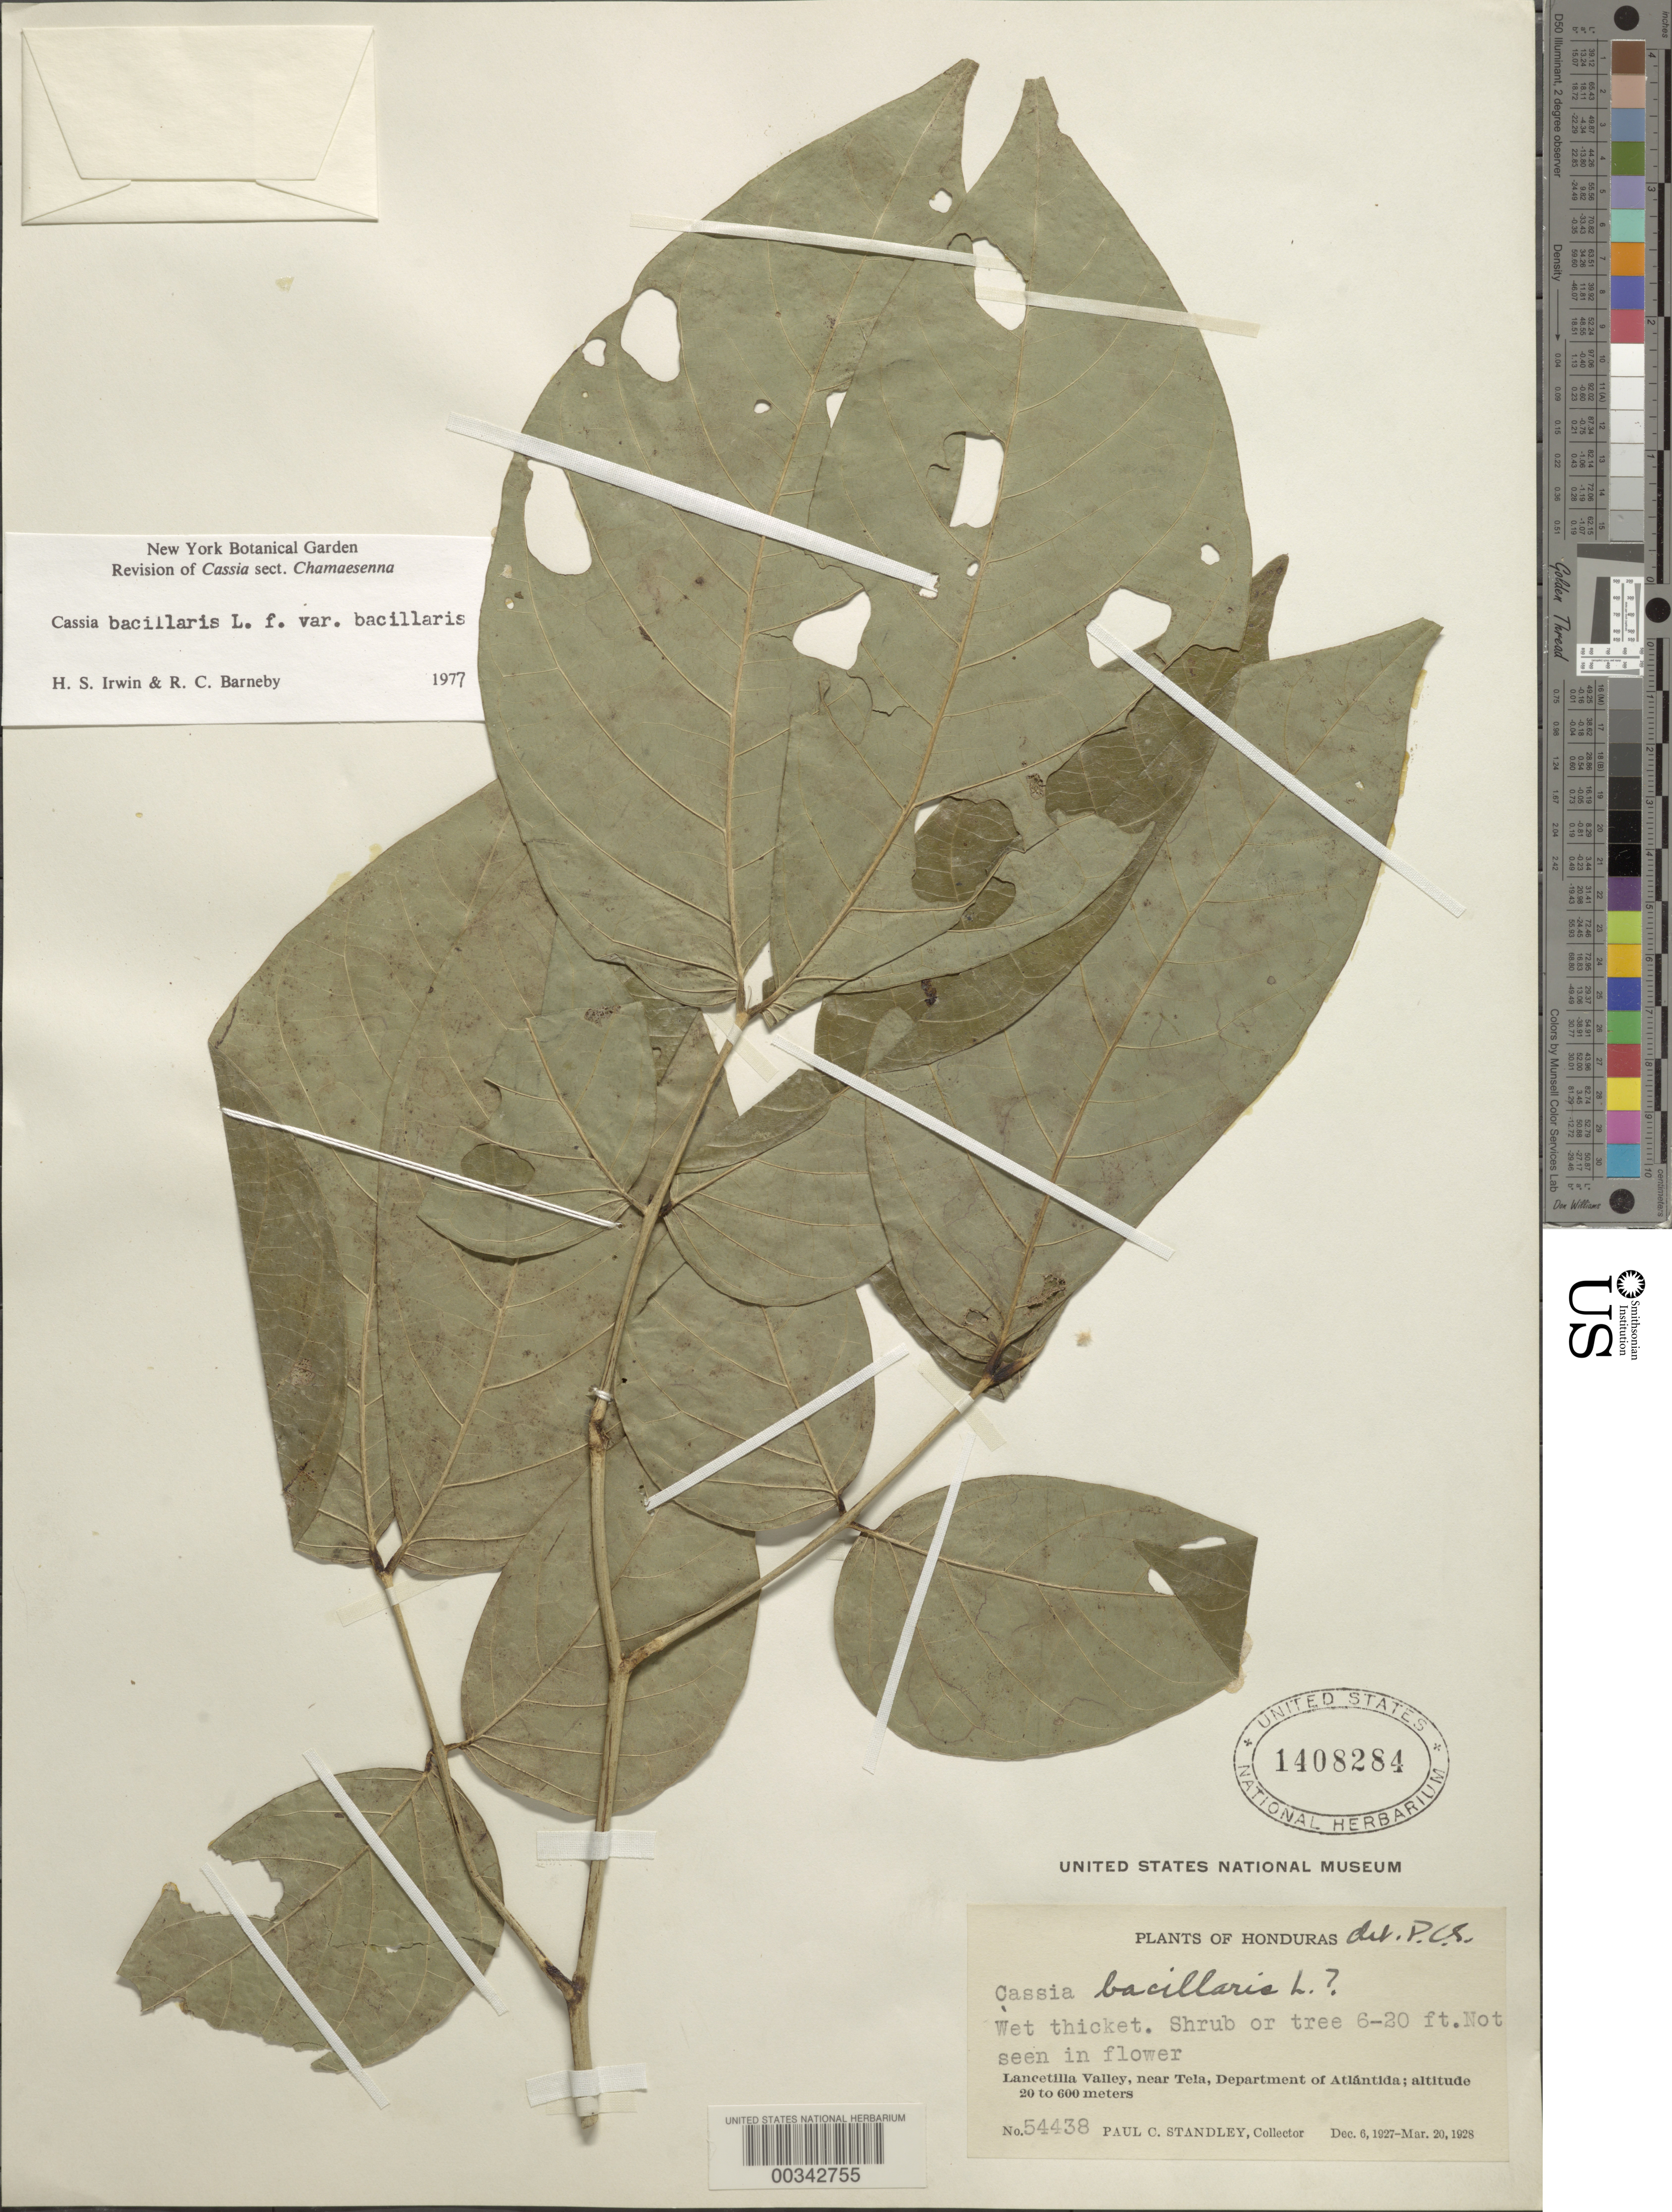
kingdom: Plantae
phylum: Tracheophyta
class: Magnoliopsida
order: Fabales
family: Fabaceae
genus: Senna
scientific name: Senna bacillaris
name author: (L. f.) H.S. Irwin & Barneby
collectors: P. C. Standley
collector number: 54438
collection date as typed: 06 Dec 1927 to 20 Mar 1928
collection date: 1927-12-06/1928-03-20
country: Honduras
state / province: Atlántida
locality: Lancetilla Valley, near Tela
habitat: Wet thicket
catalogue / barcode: US 1408284